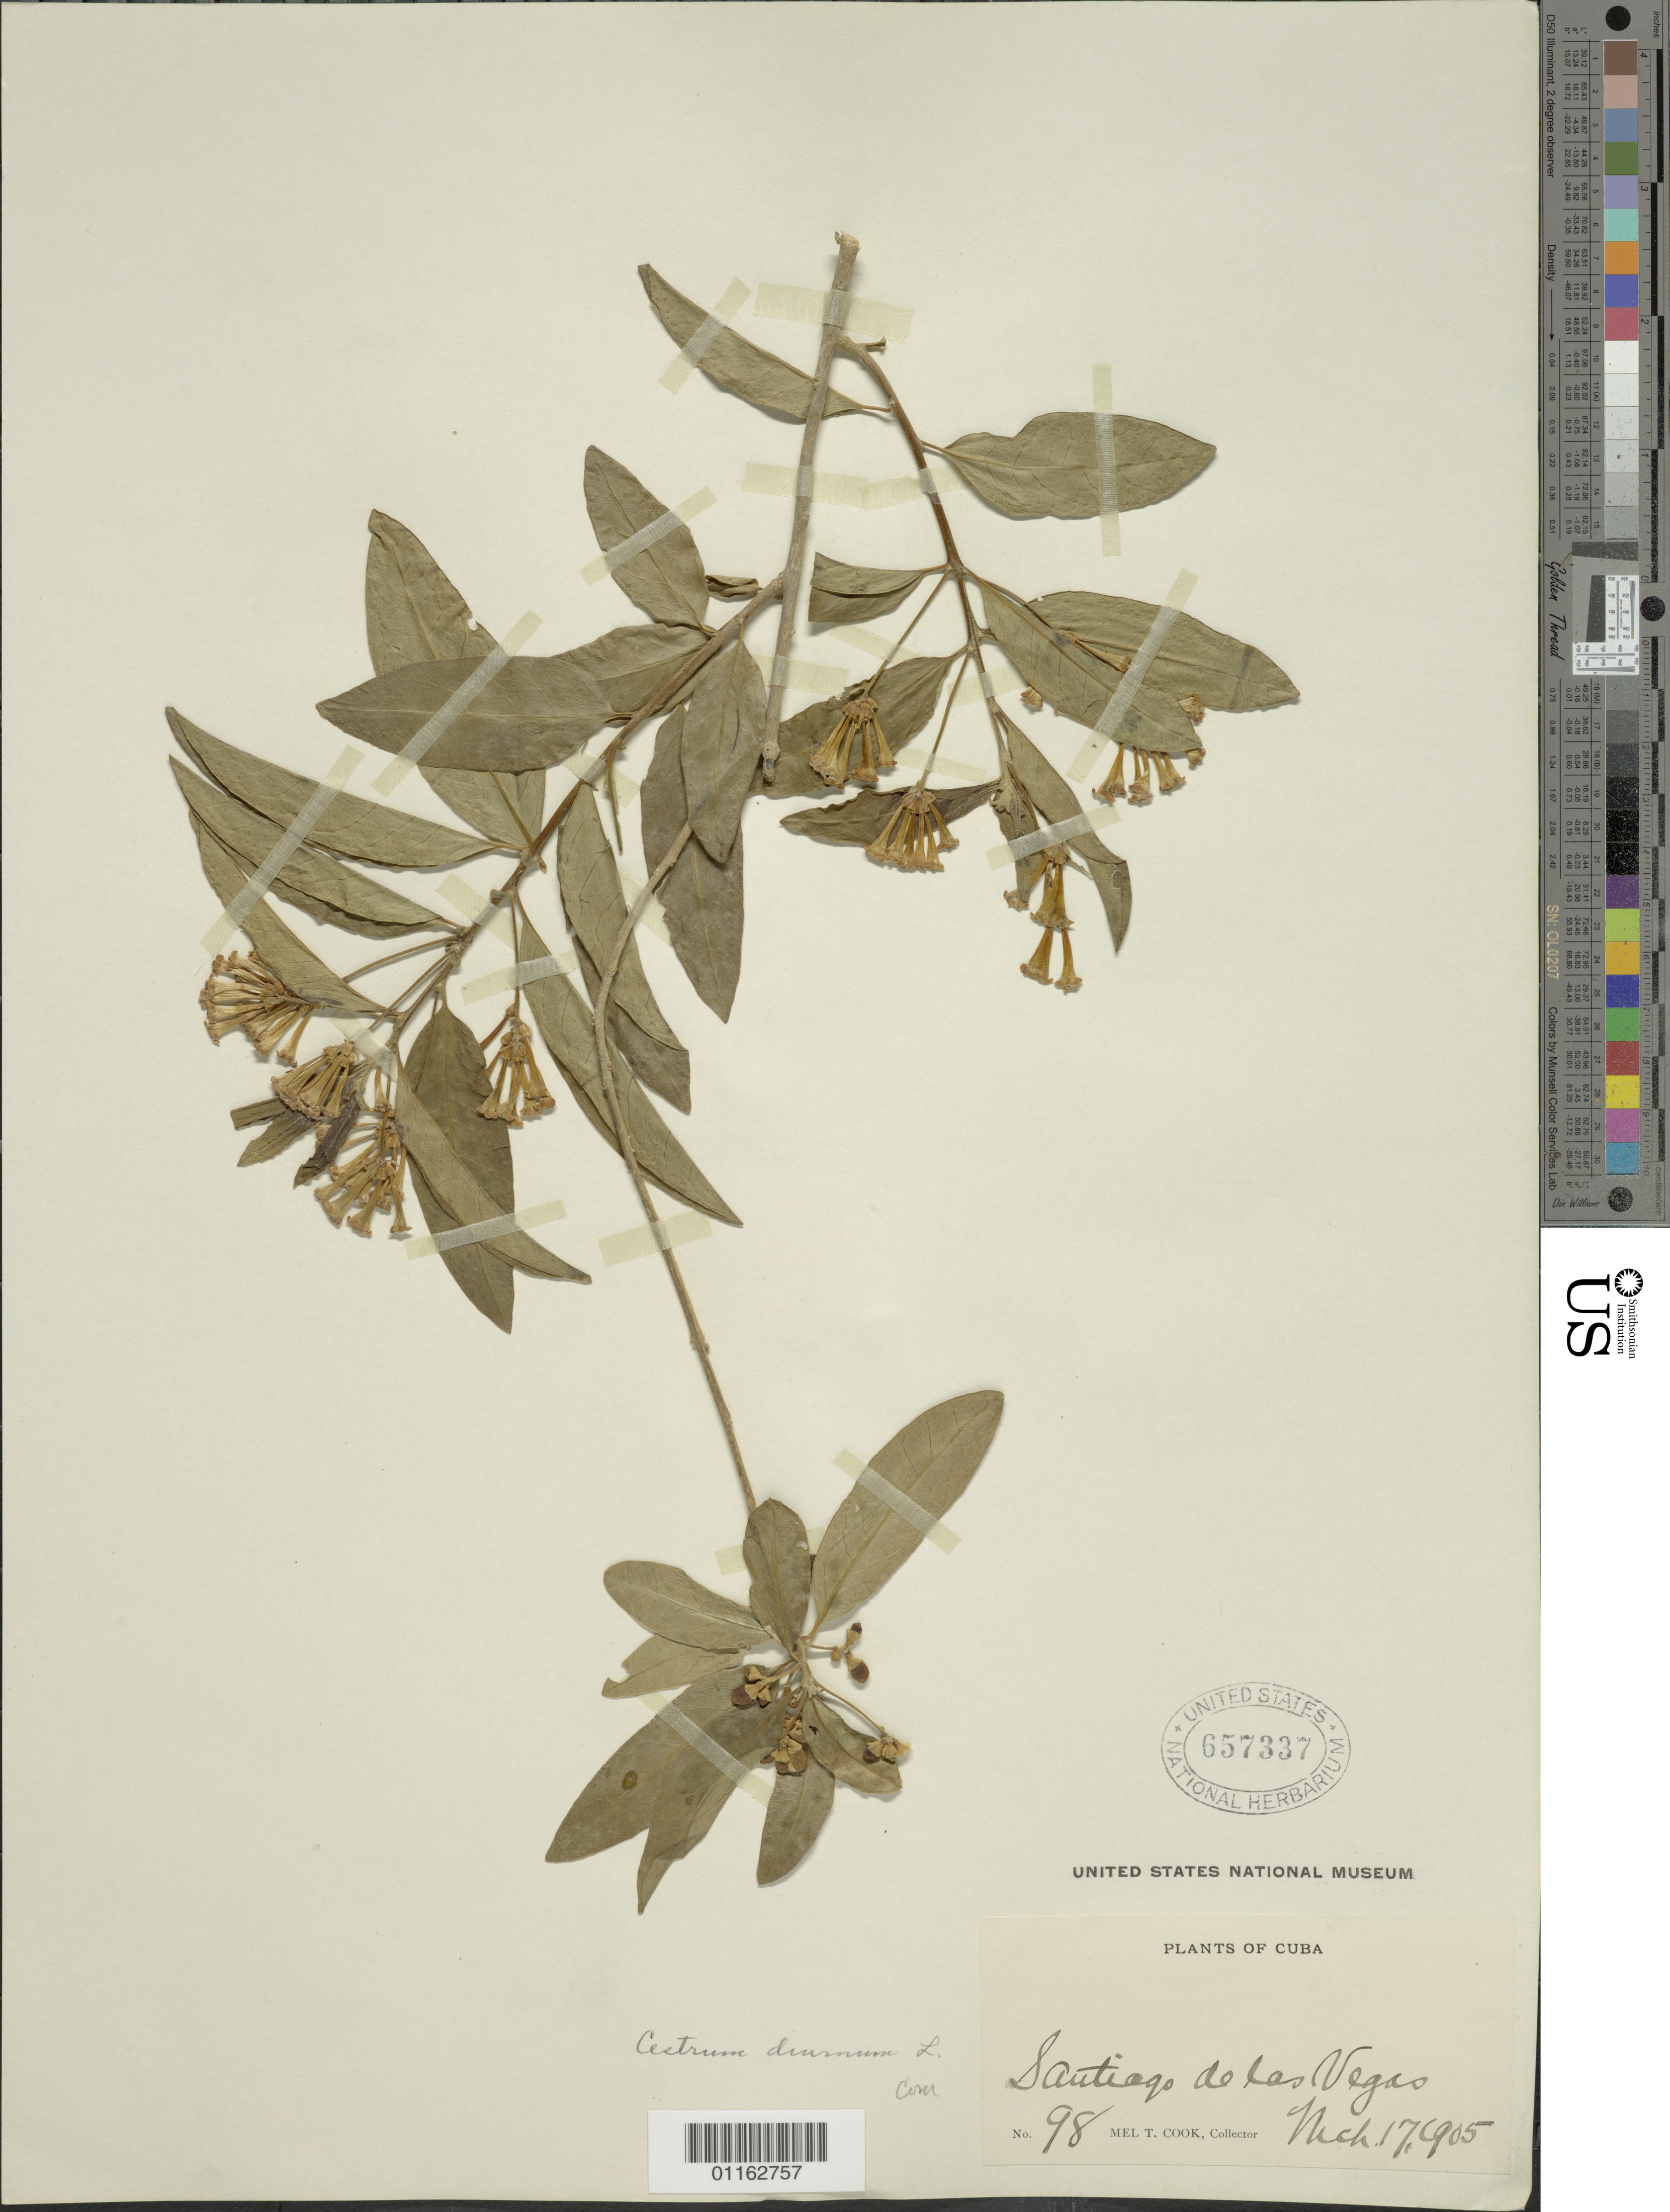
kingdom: Plantae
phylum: Tracheophyta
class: Magnoliopsida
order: Solanales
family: Solanaceae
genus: Cestrum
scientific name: Cestrum diurnum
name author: L.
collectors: M. T. Cook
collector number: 98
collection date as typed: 17 Mar 1905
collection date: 1905-03-17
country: Cuba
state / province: La Habana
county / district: Santiago de las Vegas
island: Cuba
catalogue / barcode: US 657337